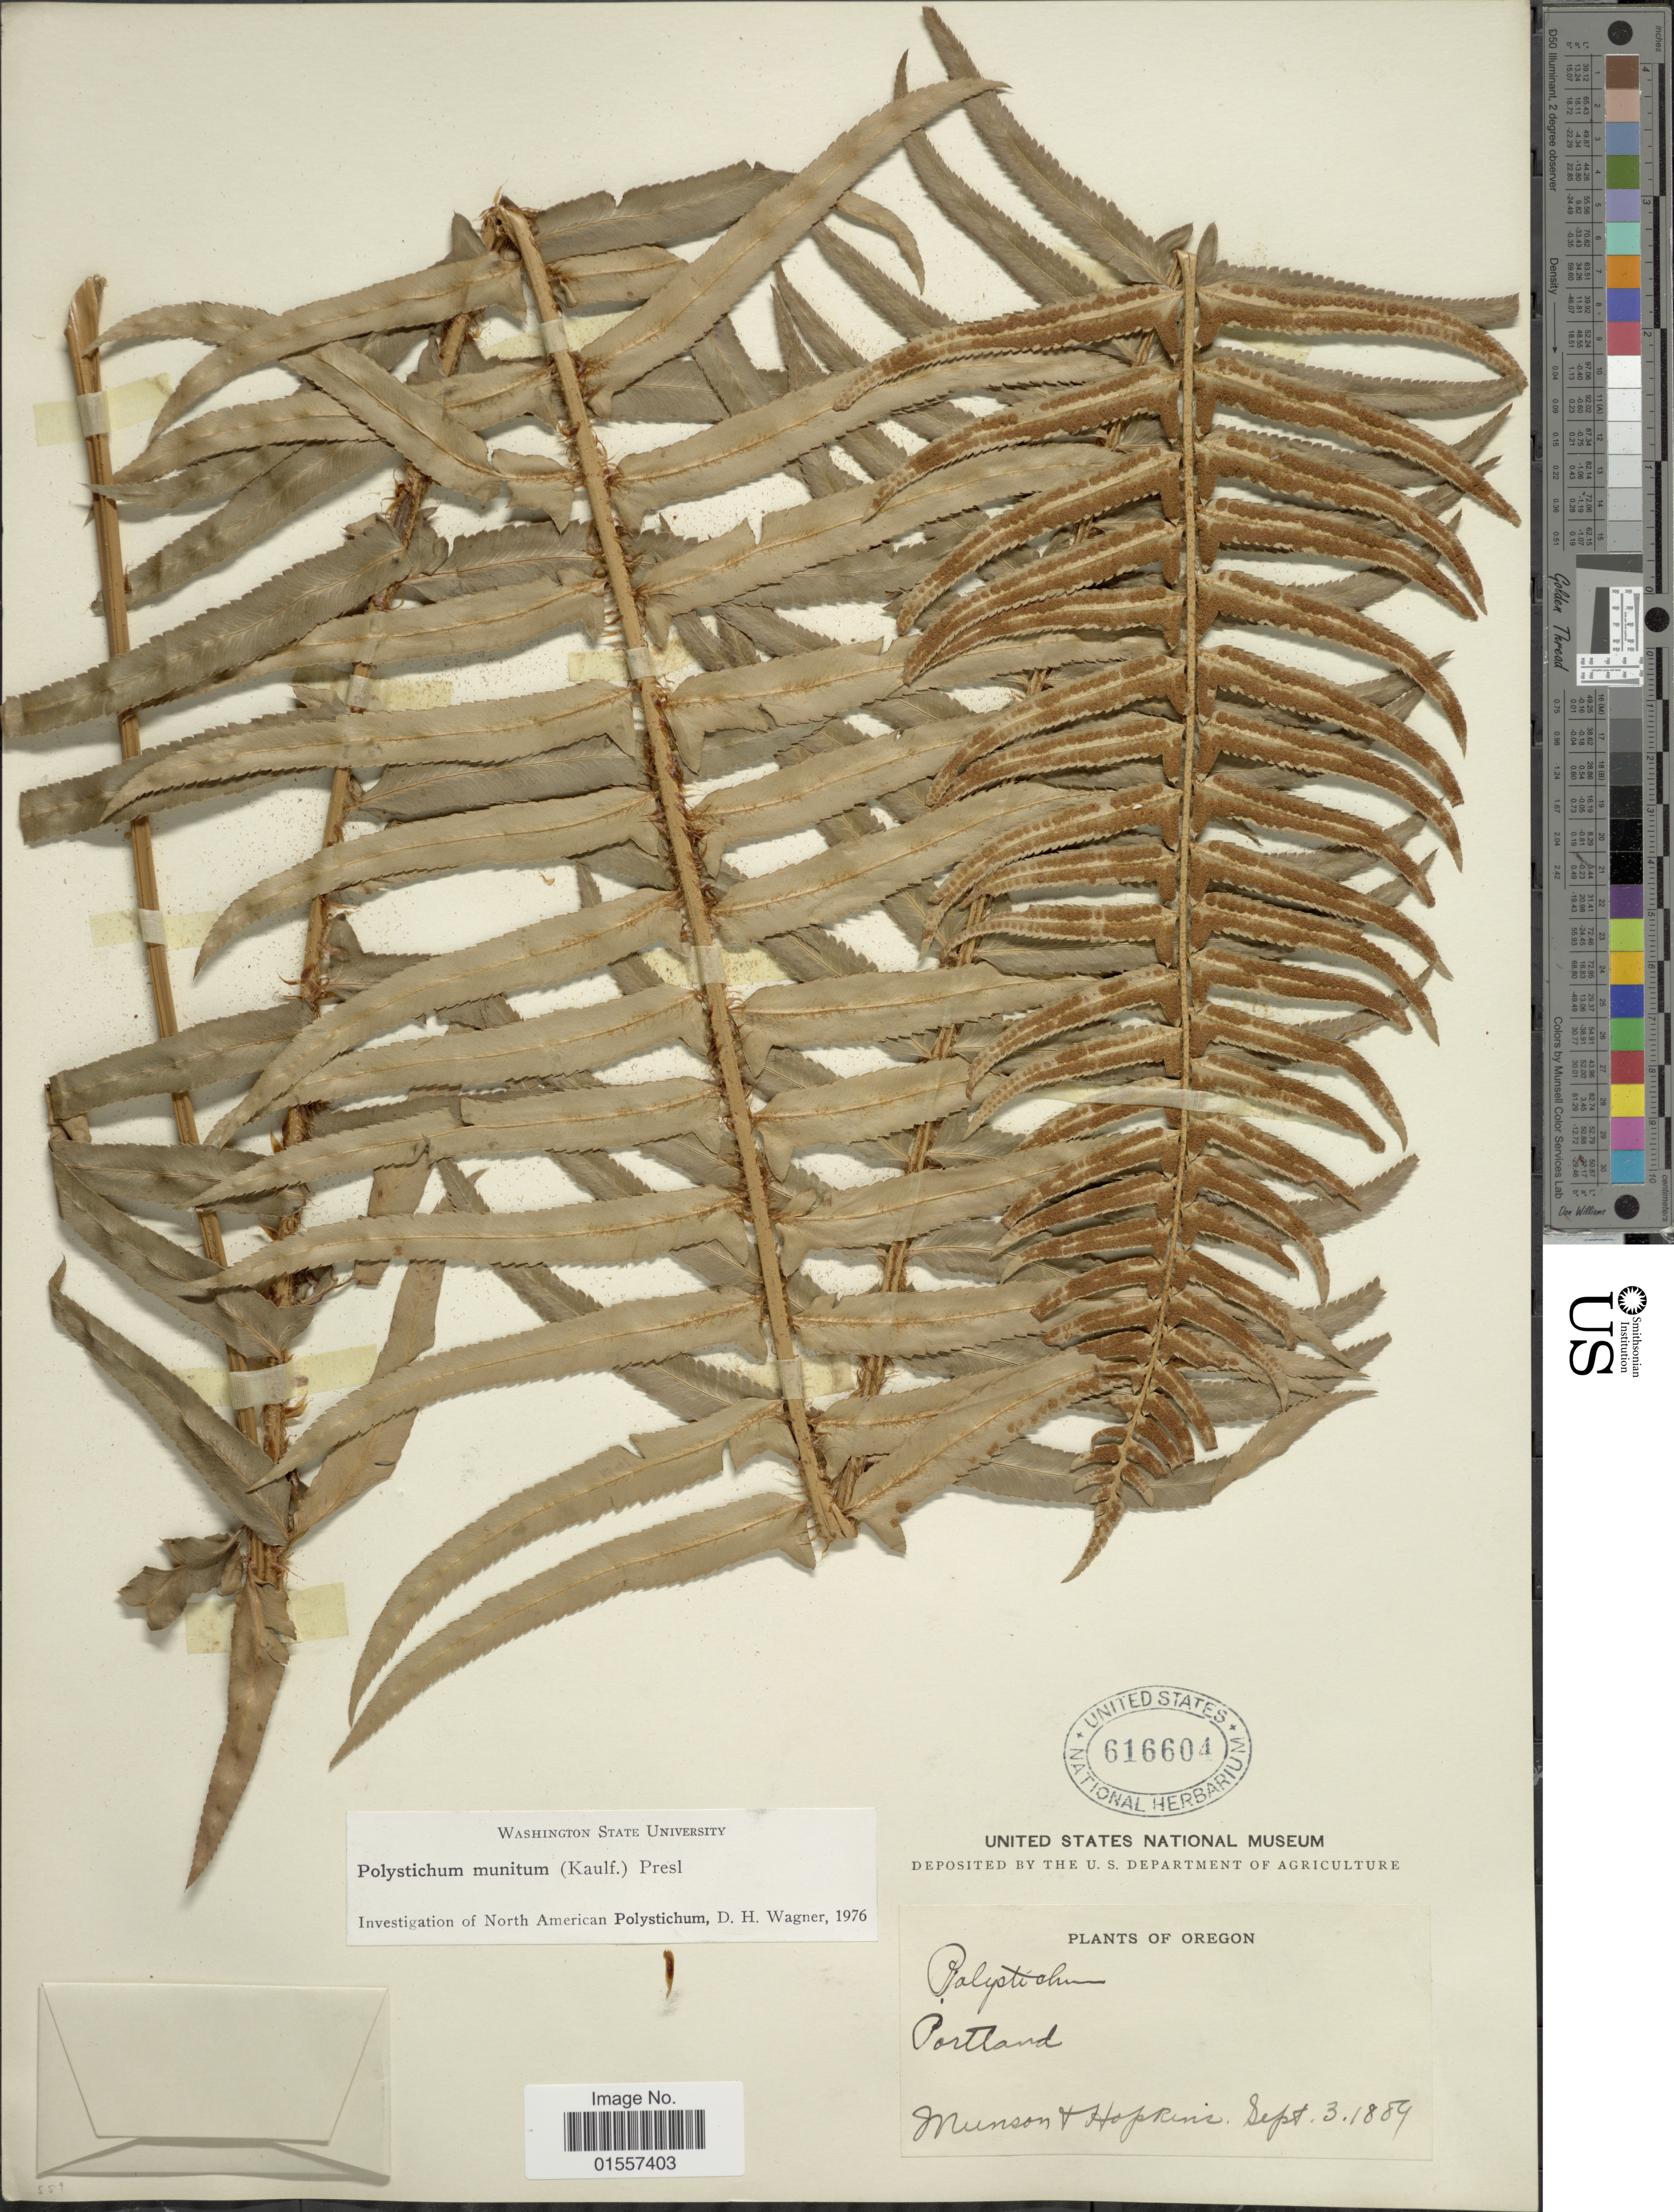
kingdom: Plantae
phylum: Tracheophyta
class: Polypodiopsida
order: Polypodiales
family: Dryopteridaceae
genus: Polystichum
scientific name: Polystichum munitum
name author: (Kaulf.) C. Presl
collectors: -. Munson & -- Hopkins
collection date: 1889-09-03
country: United States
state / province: Oregon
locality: Portland, Oregon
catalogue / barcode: US 616604